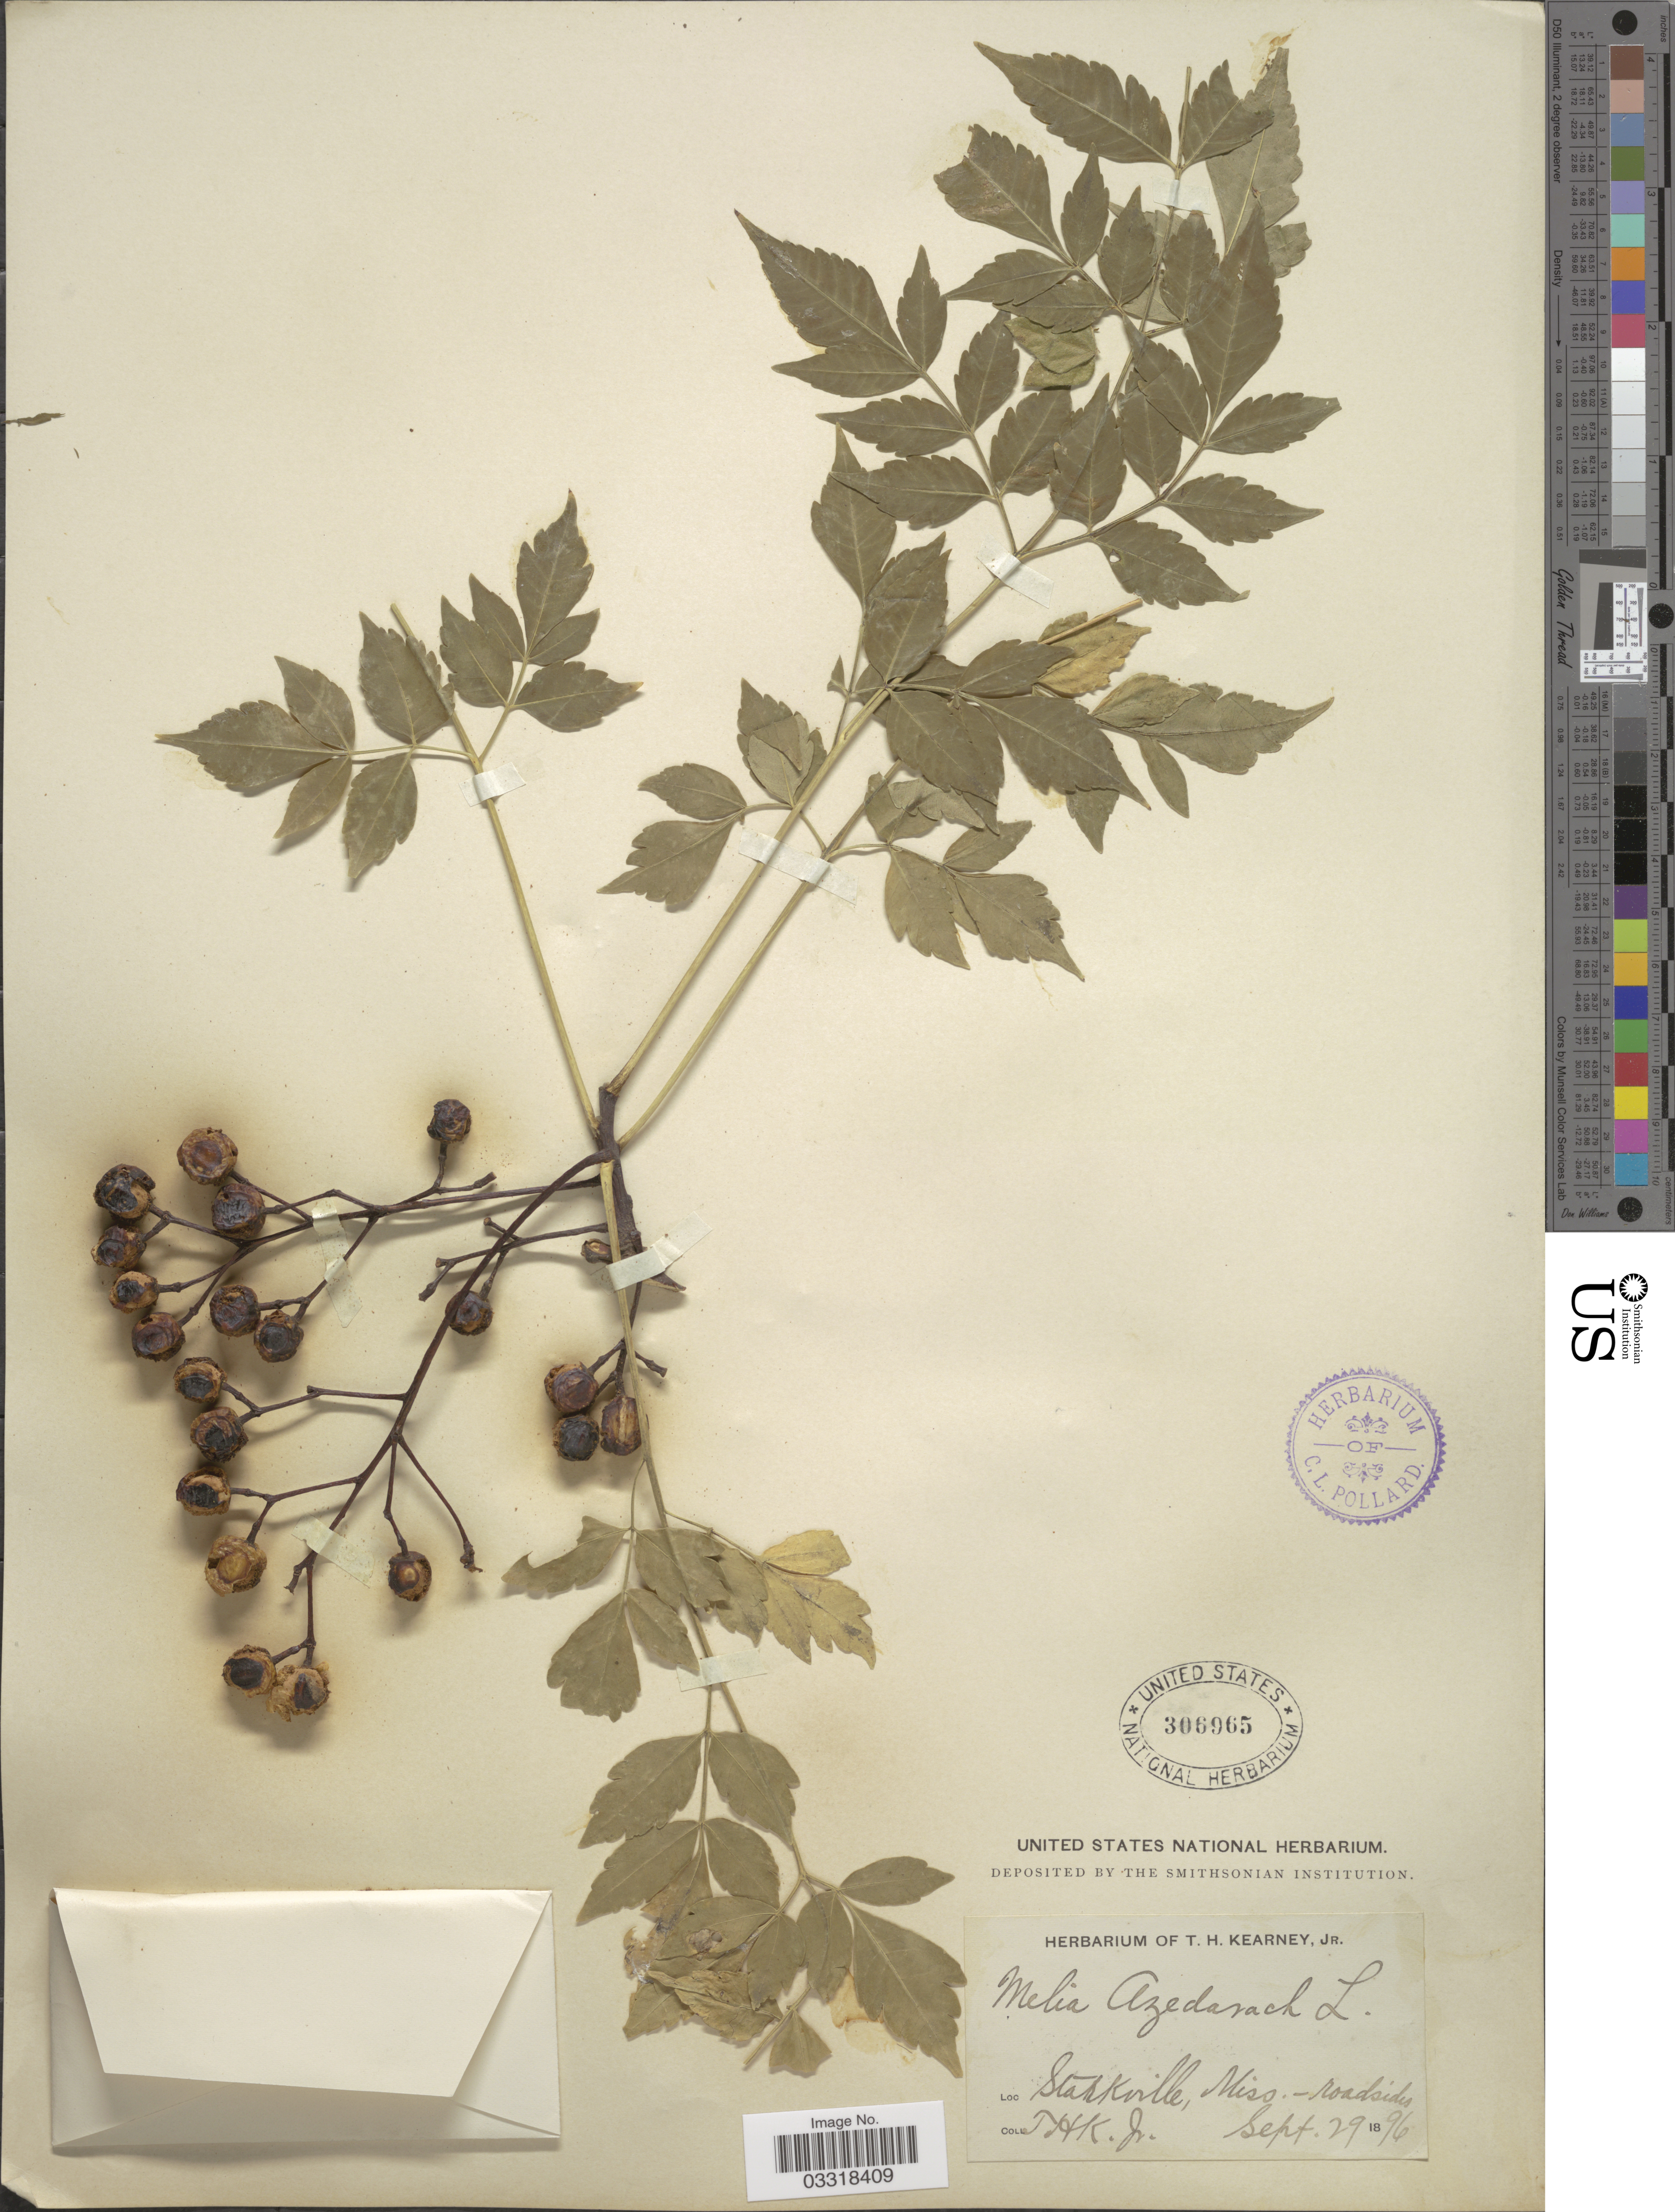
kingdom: Plantae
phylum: Tracheophyta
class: Magnoliopsida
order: Sapindales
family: Meliaceae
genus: Melia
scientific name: Melia azedarach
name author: L.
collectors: T. H. Kearney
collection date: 1896-09-29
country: United States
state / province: Mississippi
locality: Starkville.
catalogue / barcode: US 306965